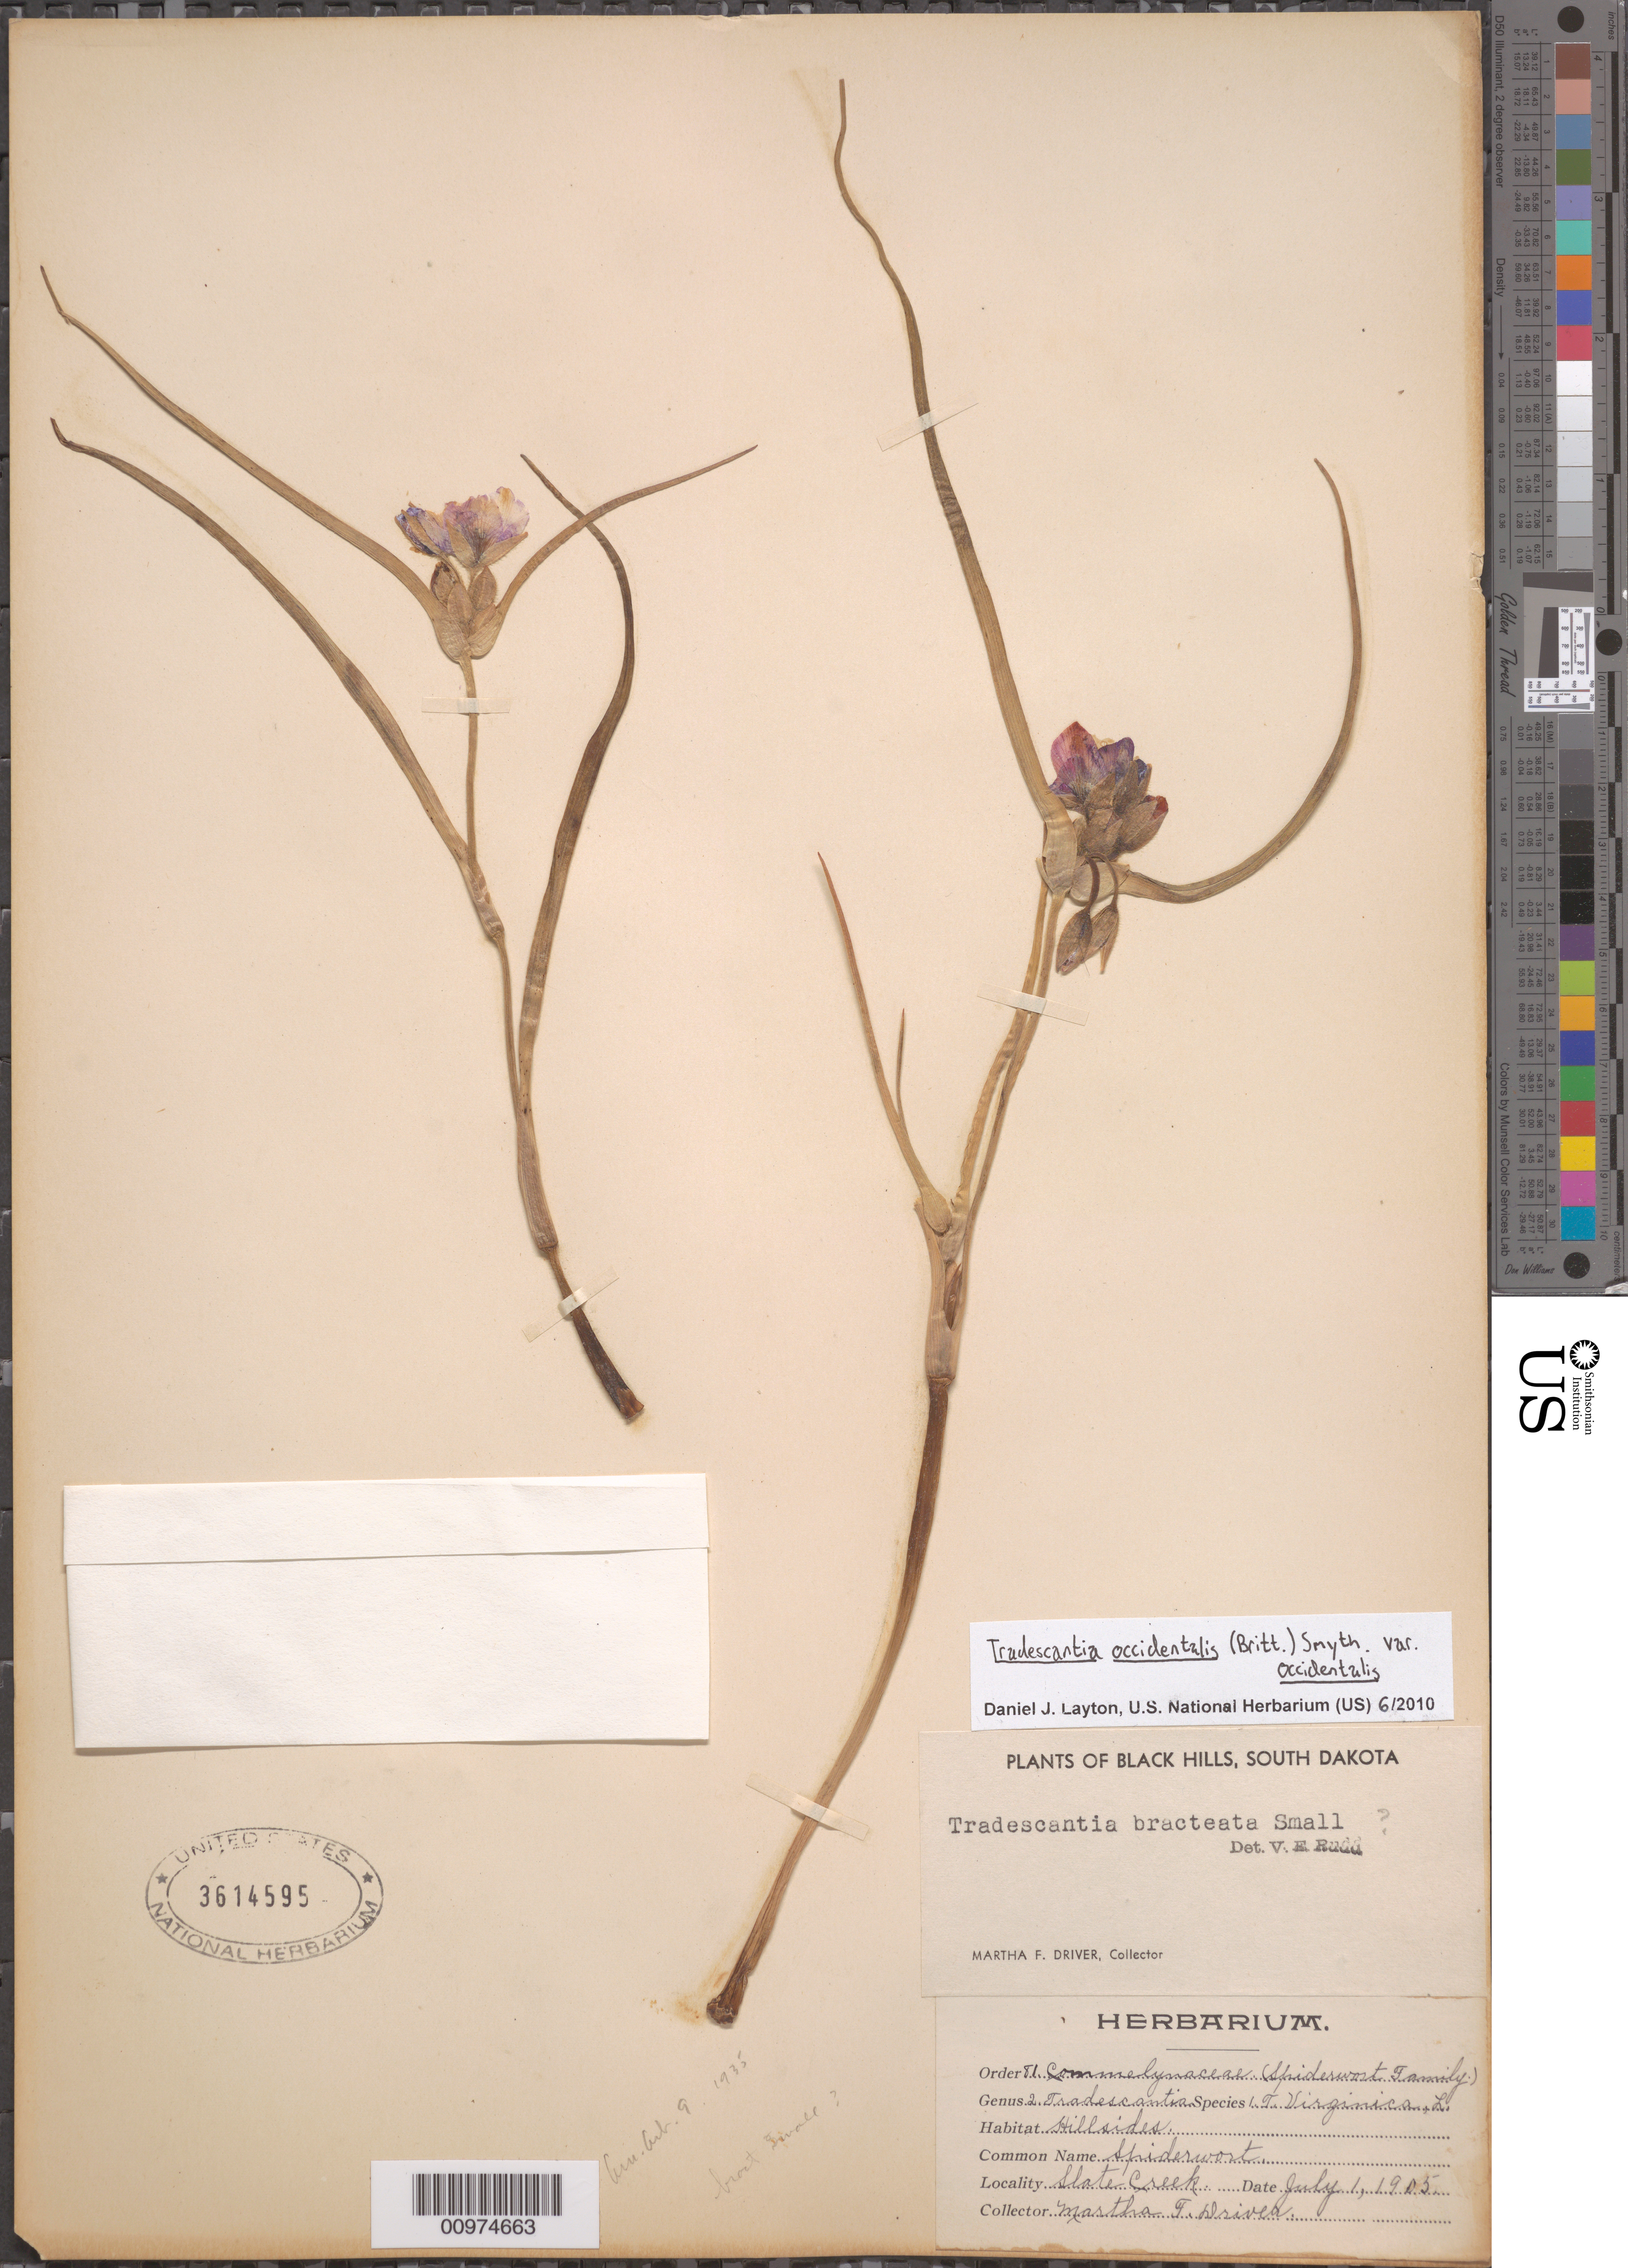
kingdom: Plantae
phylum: Tracheophyta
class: Liliopsida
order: Commelinales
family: Commelinaceae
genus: Tradescantia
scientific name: Tradescantia occidentalis var. occidentalis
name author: (Britton) Smyth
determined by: Layton, Daniel J.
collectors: M. Driver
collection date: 1905-07-01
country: United States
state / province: South Dakota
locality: Slate Creek, Black Hills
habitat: Hillsides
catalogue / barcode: US 3614595